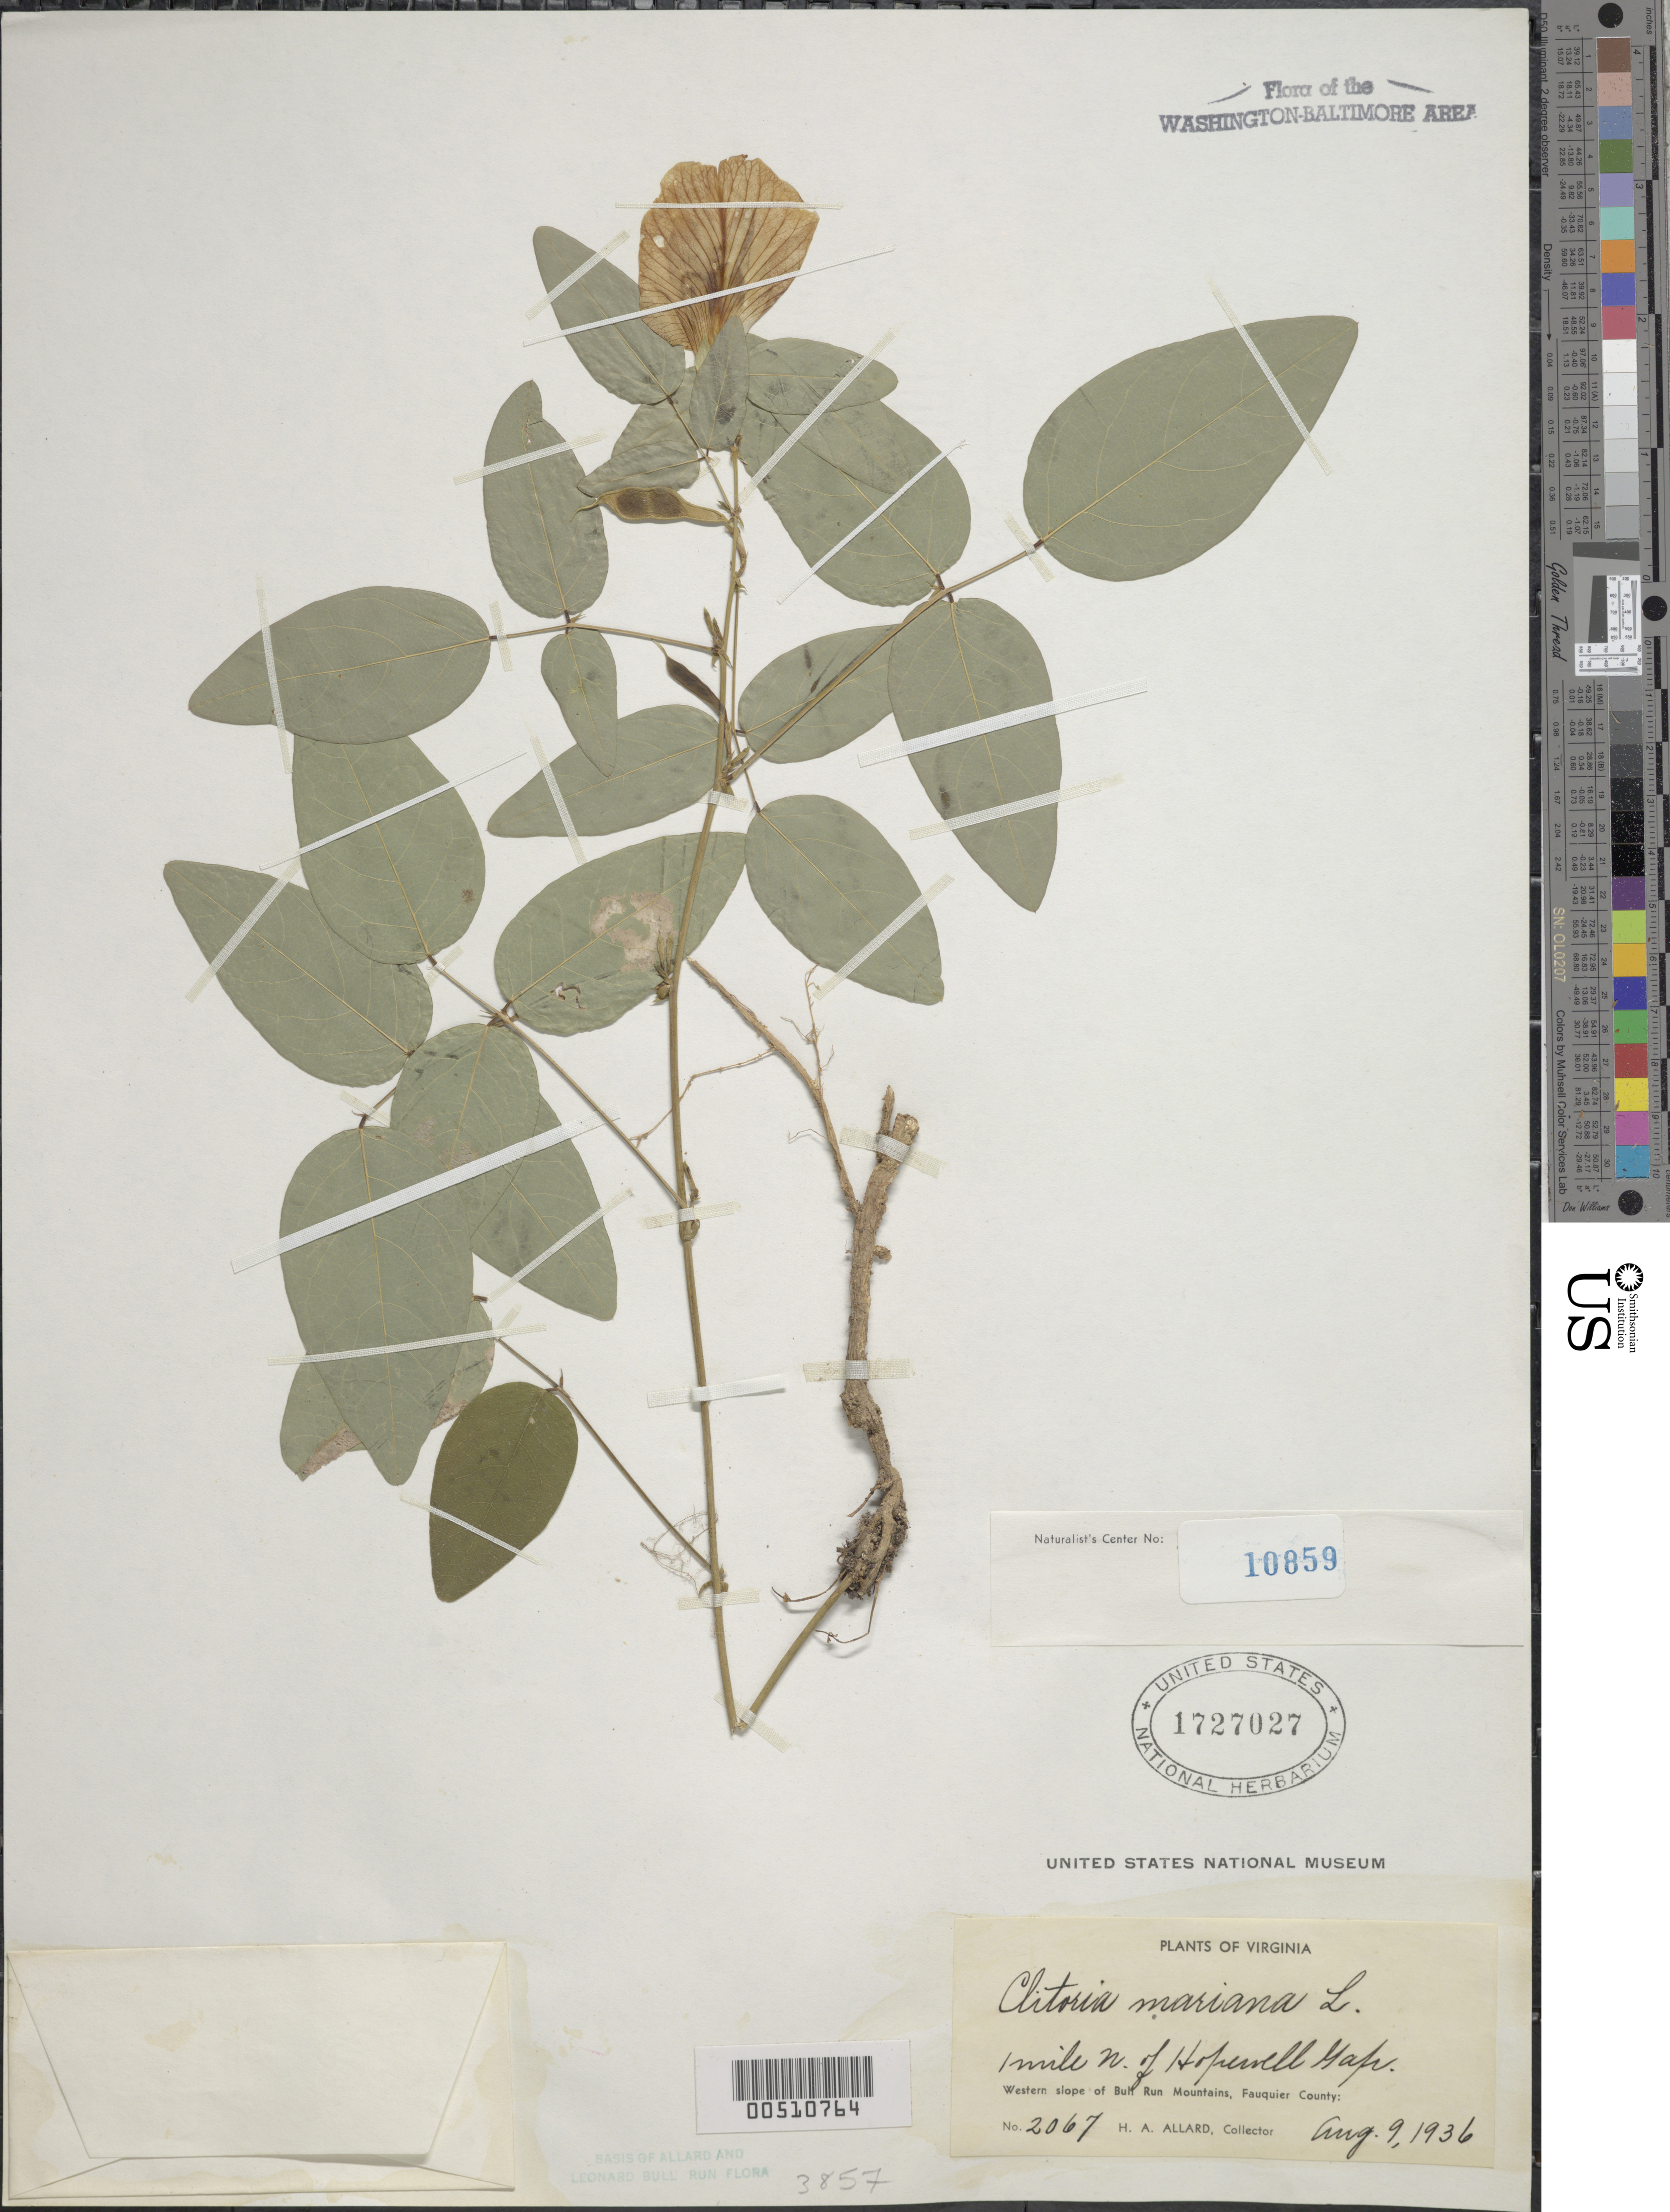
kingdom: Plantae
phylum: Tracheophyta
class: Magnoliopsida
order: Fabales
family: Fabaceae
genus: Clitoria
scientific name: Clitoria mariana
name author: L.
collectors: H. A. Allard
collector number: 2067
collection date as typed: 09 Aug 1936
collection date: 1936-08-09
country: United States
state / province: Virginia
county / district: Fauquier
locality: N of Hopewell, W slope of Bull Run Mts. Bull Run Mts.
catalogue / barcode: US 1727027